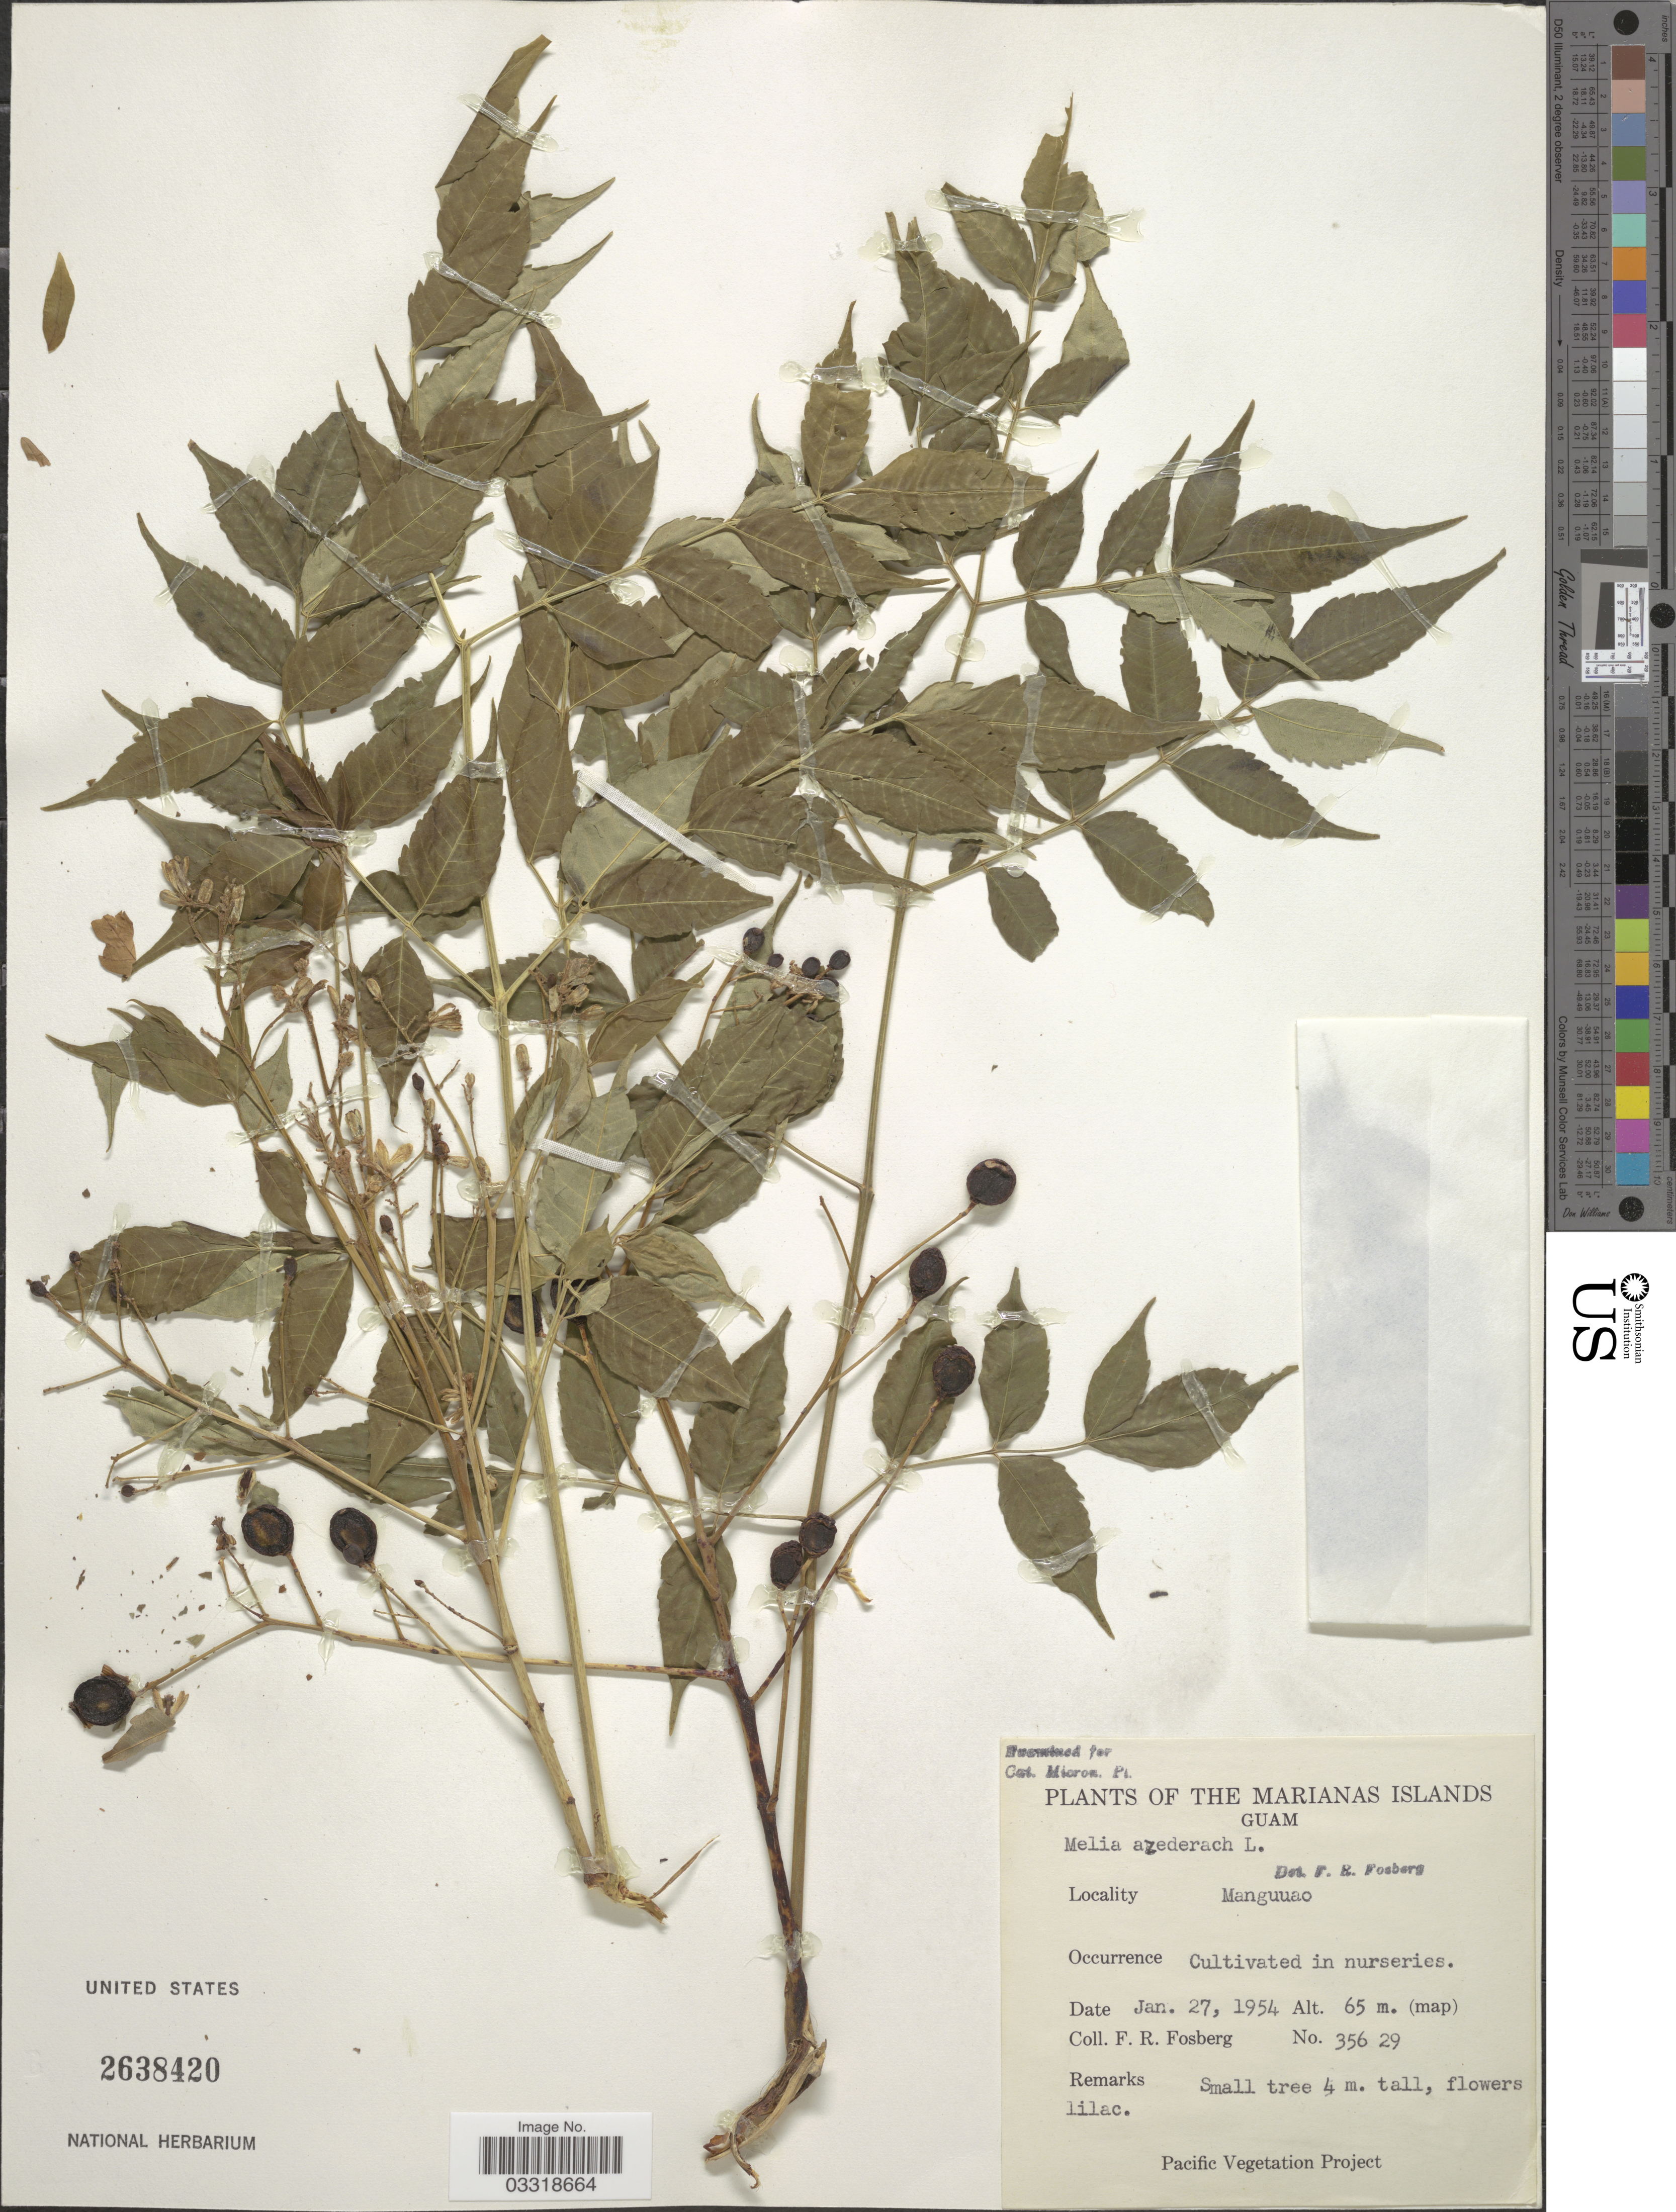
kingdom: Plantae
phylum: Tracheophyta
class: Magnoliopsida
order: Sapindales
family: Meliaceae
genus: Melia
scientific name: Melia azedarach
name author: L.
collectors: F. R. Fosberg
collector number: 35629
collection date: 1954-01-27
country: Guam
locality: Marianas Islands. Manguuao.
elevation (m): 65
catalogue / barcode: US 2638420